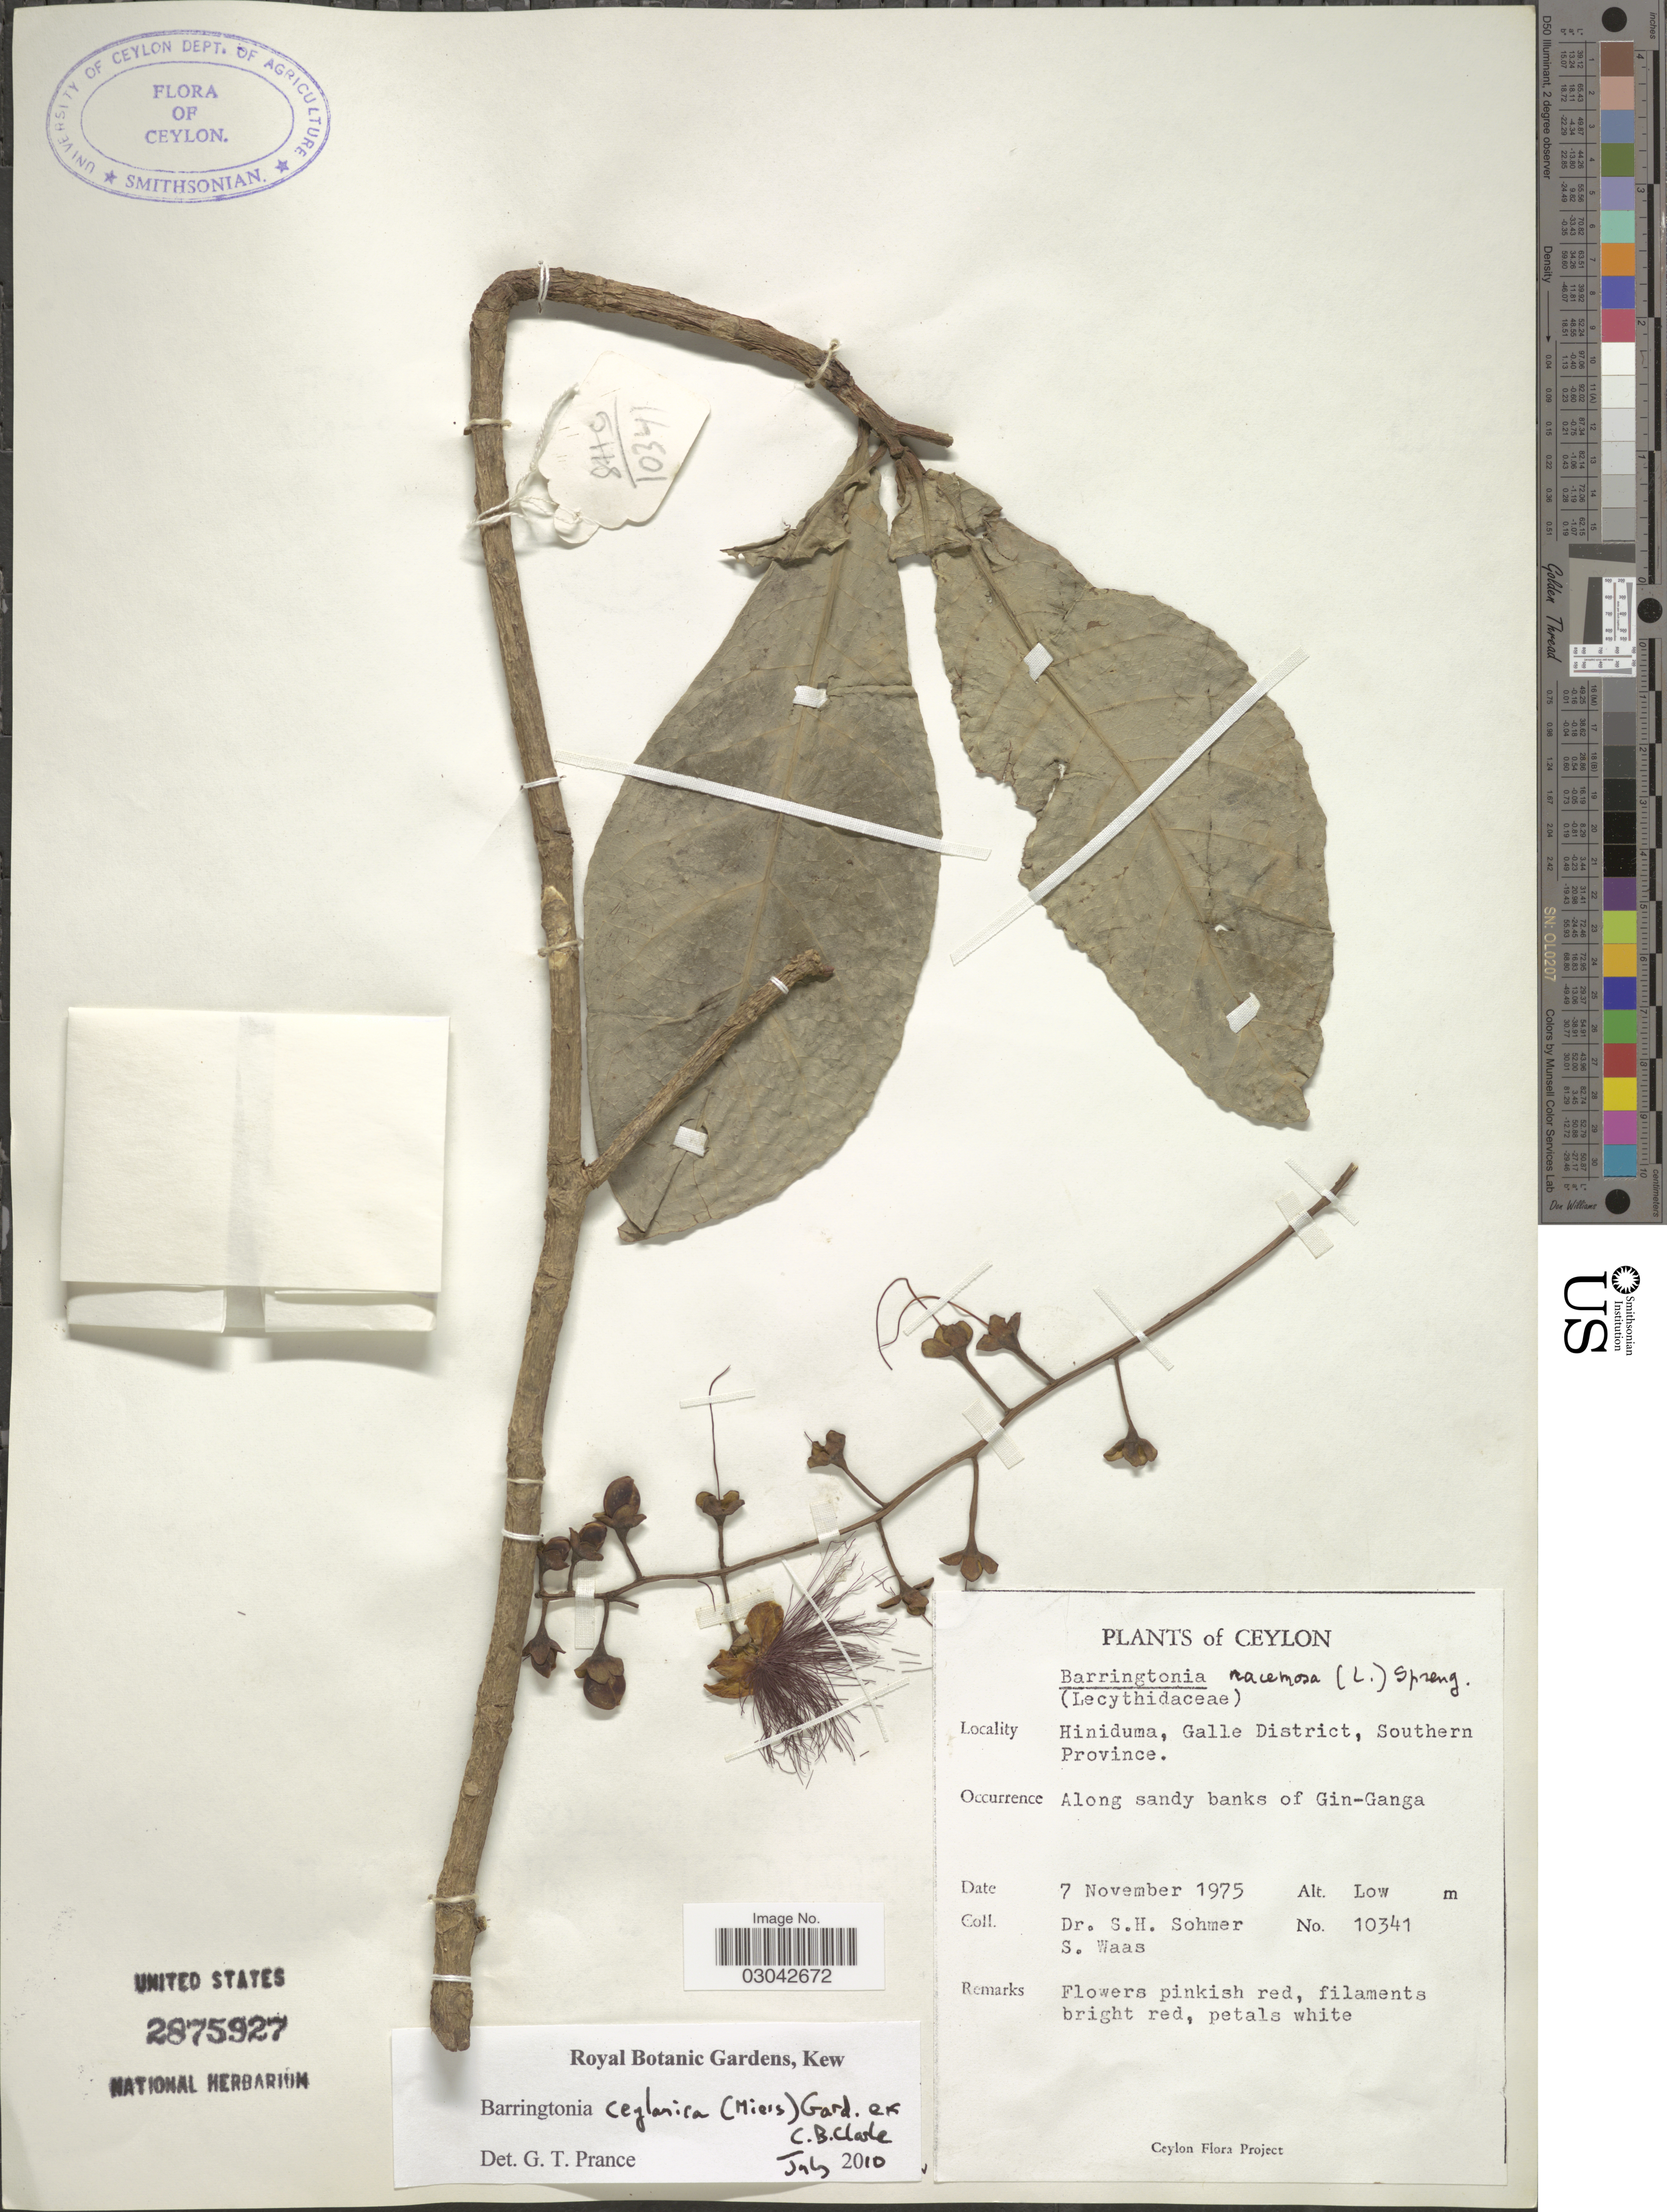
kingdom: Plantae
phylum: Tracheophyta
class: Magnoliopsida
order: Ericales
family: Lecythidaceae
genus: Barringtonia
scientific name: Barringtonia ceylanica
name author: (Miers) Gardner ex C.B. Clarke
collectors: S. H. Sohmer & S. Waas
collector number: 10341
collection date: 1975-11-07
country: Sri Lanka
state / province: Southern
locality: Ceylon. Hiniduma, Galle Disitrict. Along sandy banks of Gin-Ganga.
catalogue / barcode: US 2875927